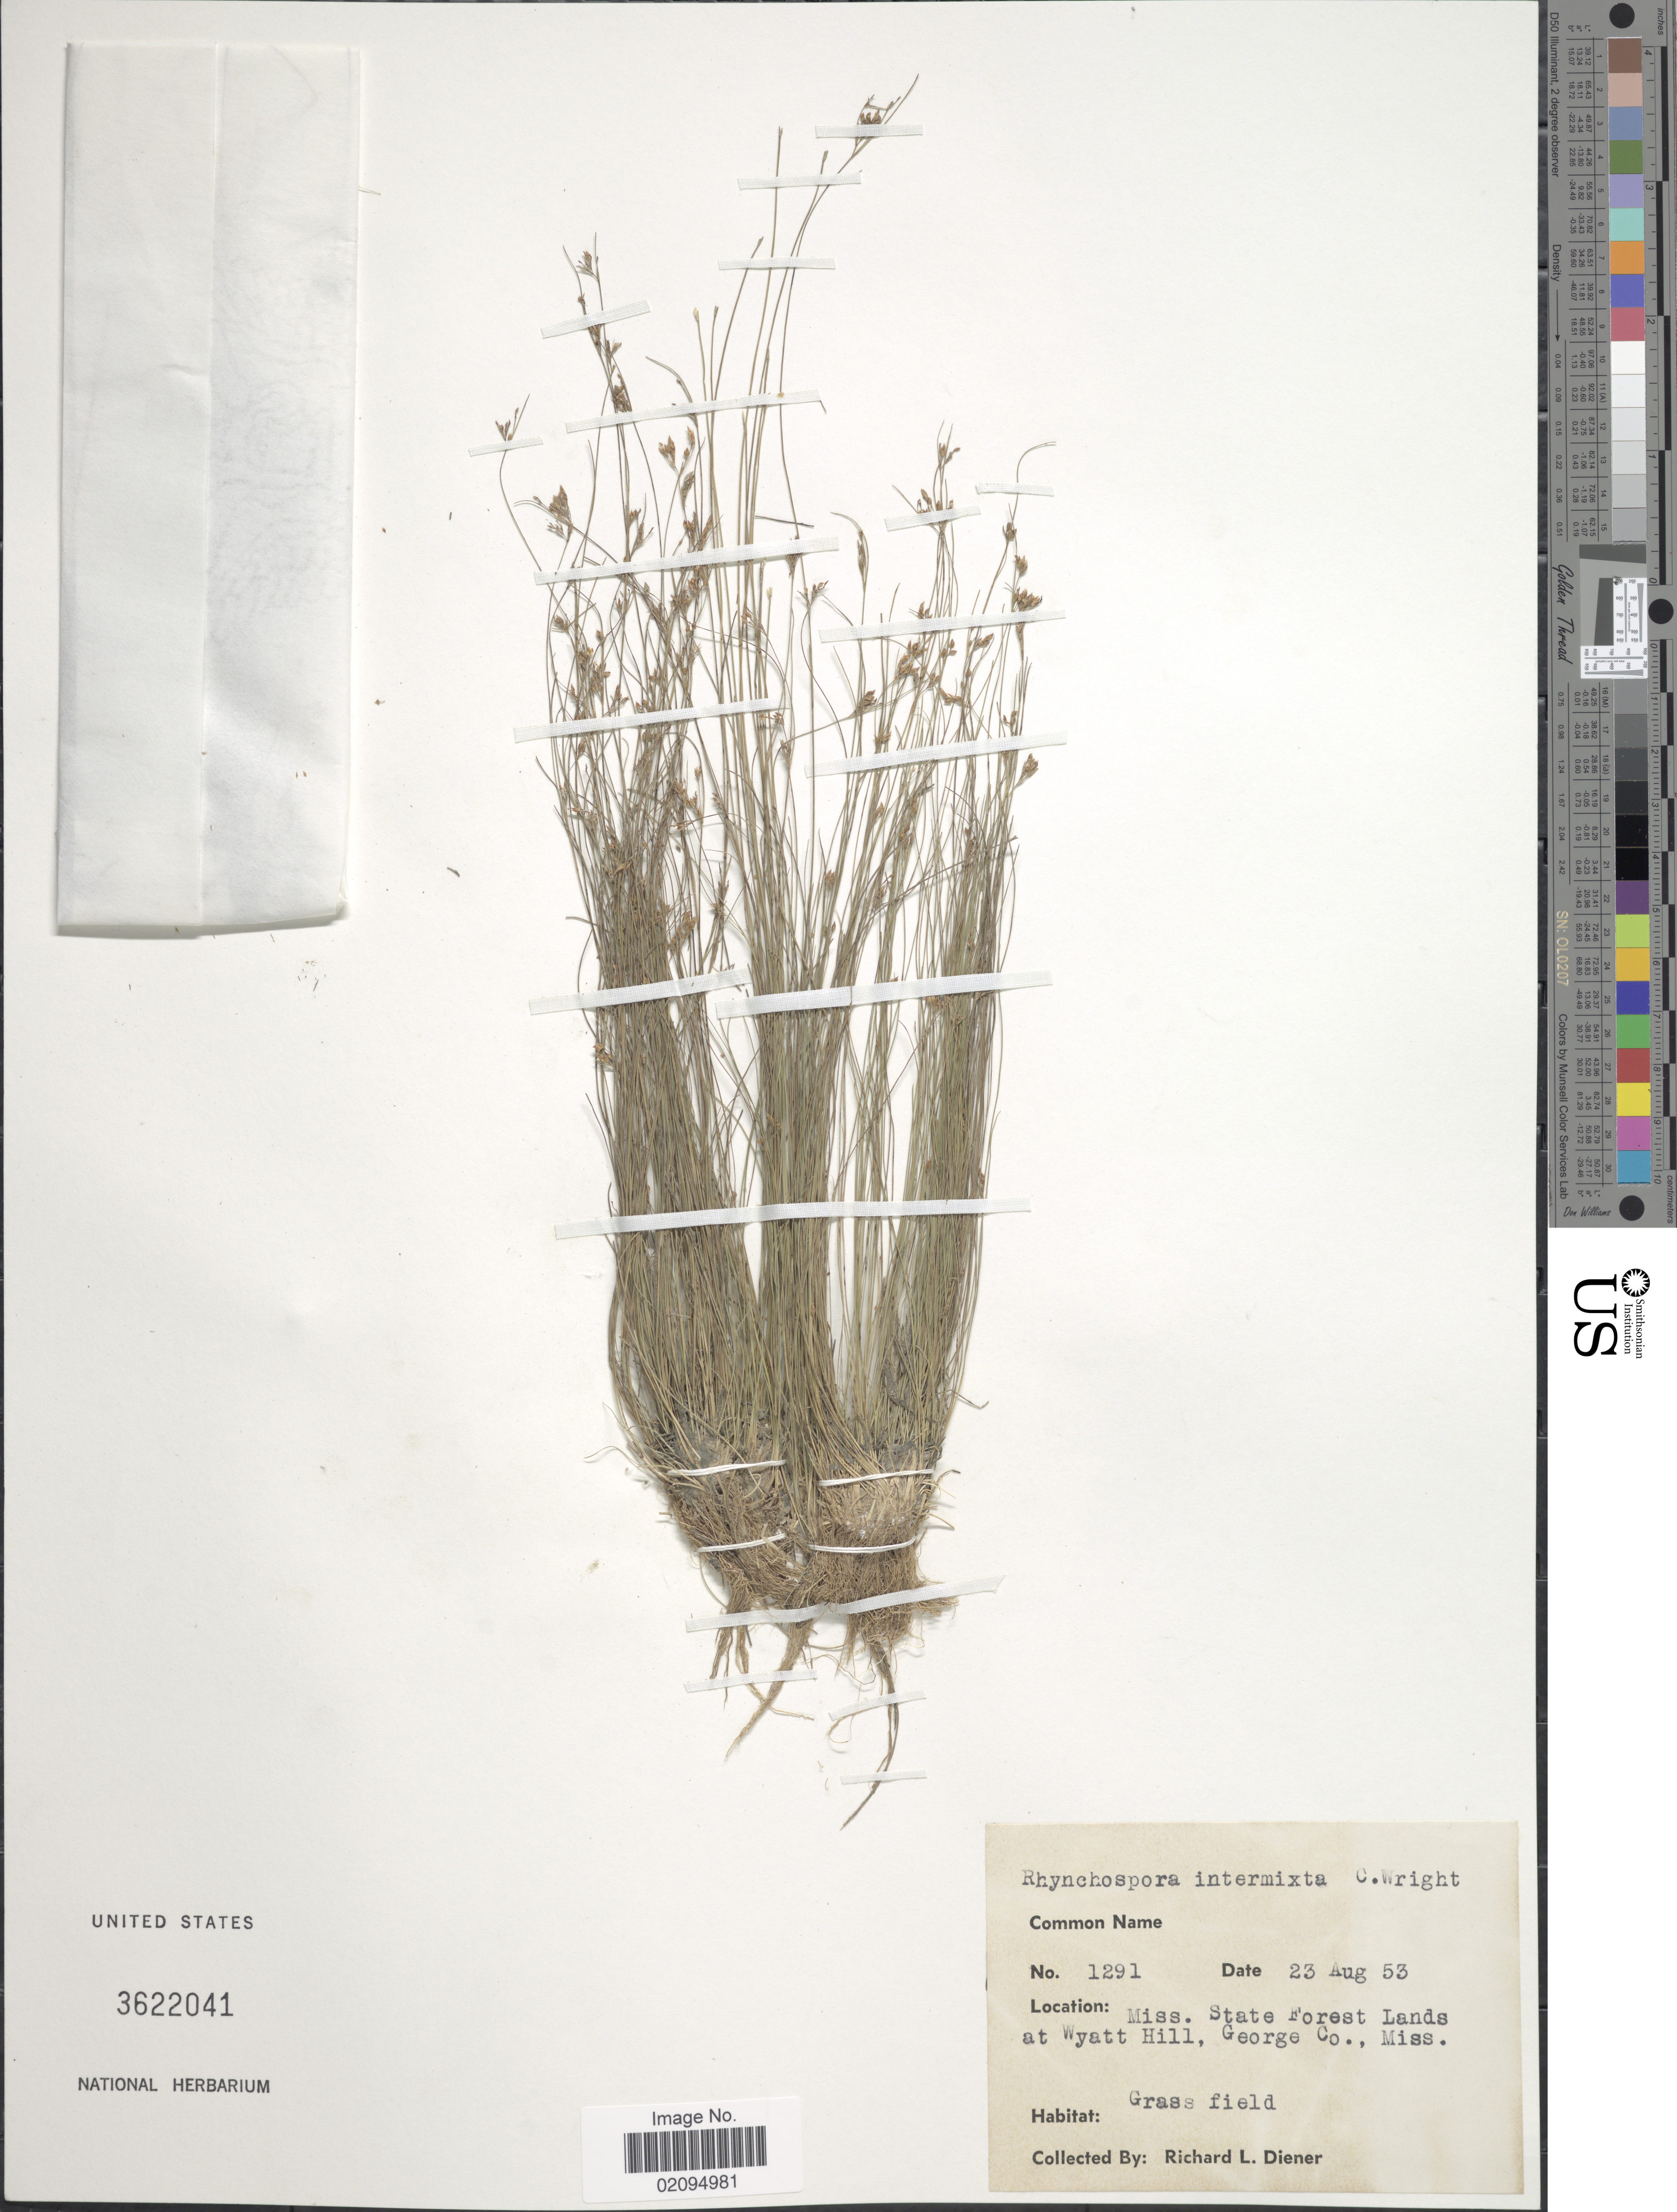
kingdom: Plantae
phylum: Tracheophyta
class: Liliopsida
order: Poales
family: Cyperaceae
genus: Rhynchospora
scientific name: Rhynchospora intermixta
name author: C. Wright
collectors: R. Diener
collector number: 1291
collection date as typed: Transcribed d/m/y: 23/8/53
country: United States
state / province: Mississippi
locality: Miss. State Forest Lands at Wyatt Hill, George Co.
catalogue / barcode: US 3622041